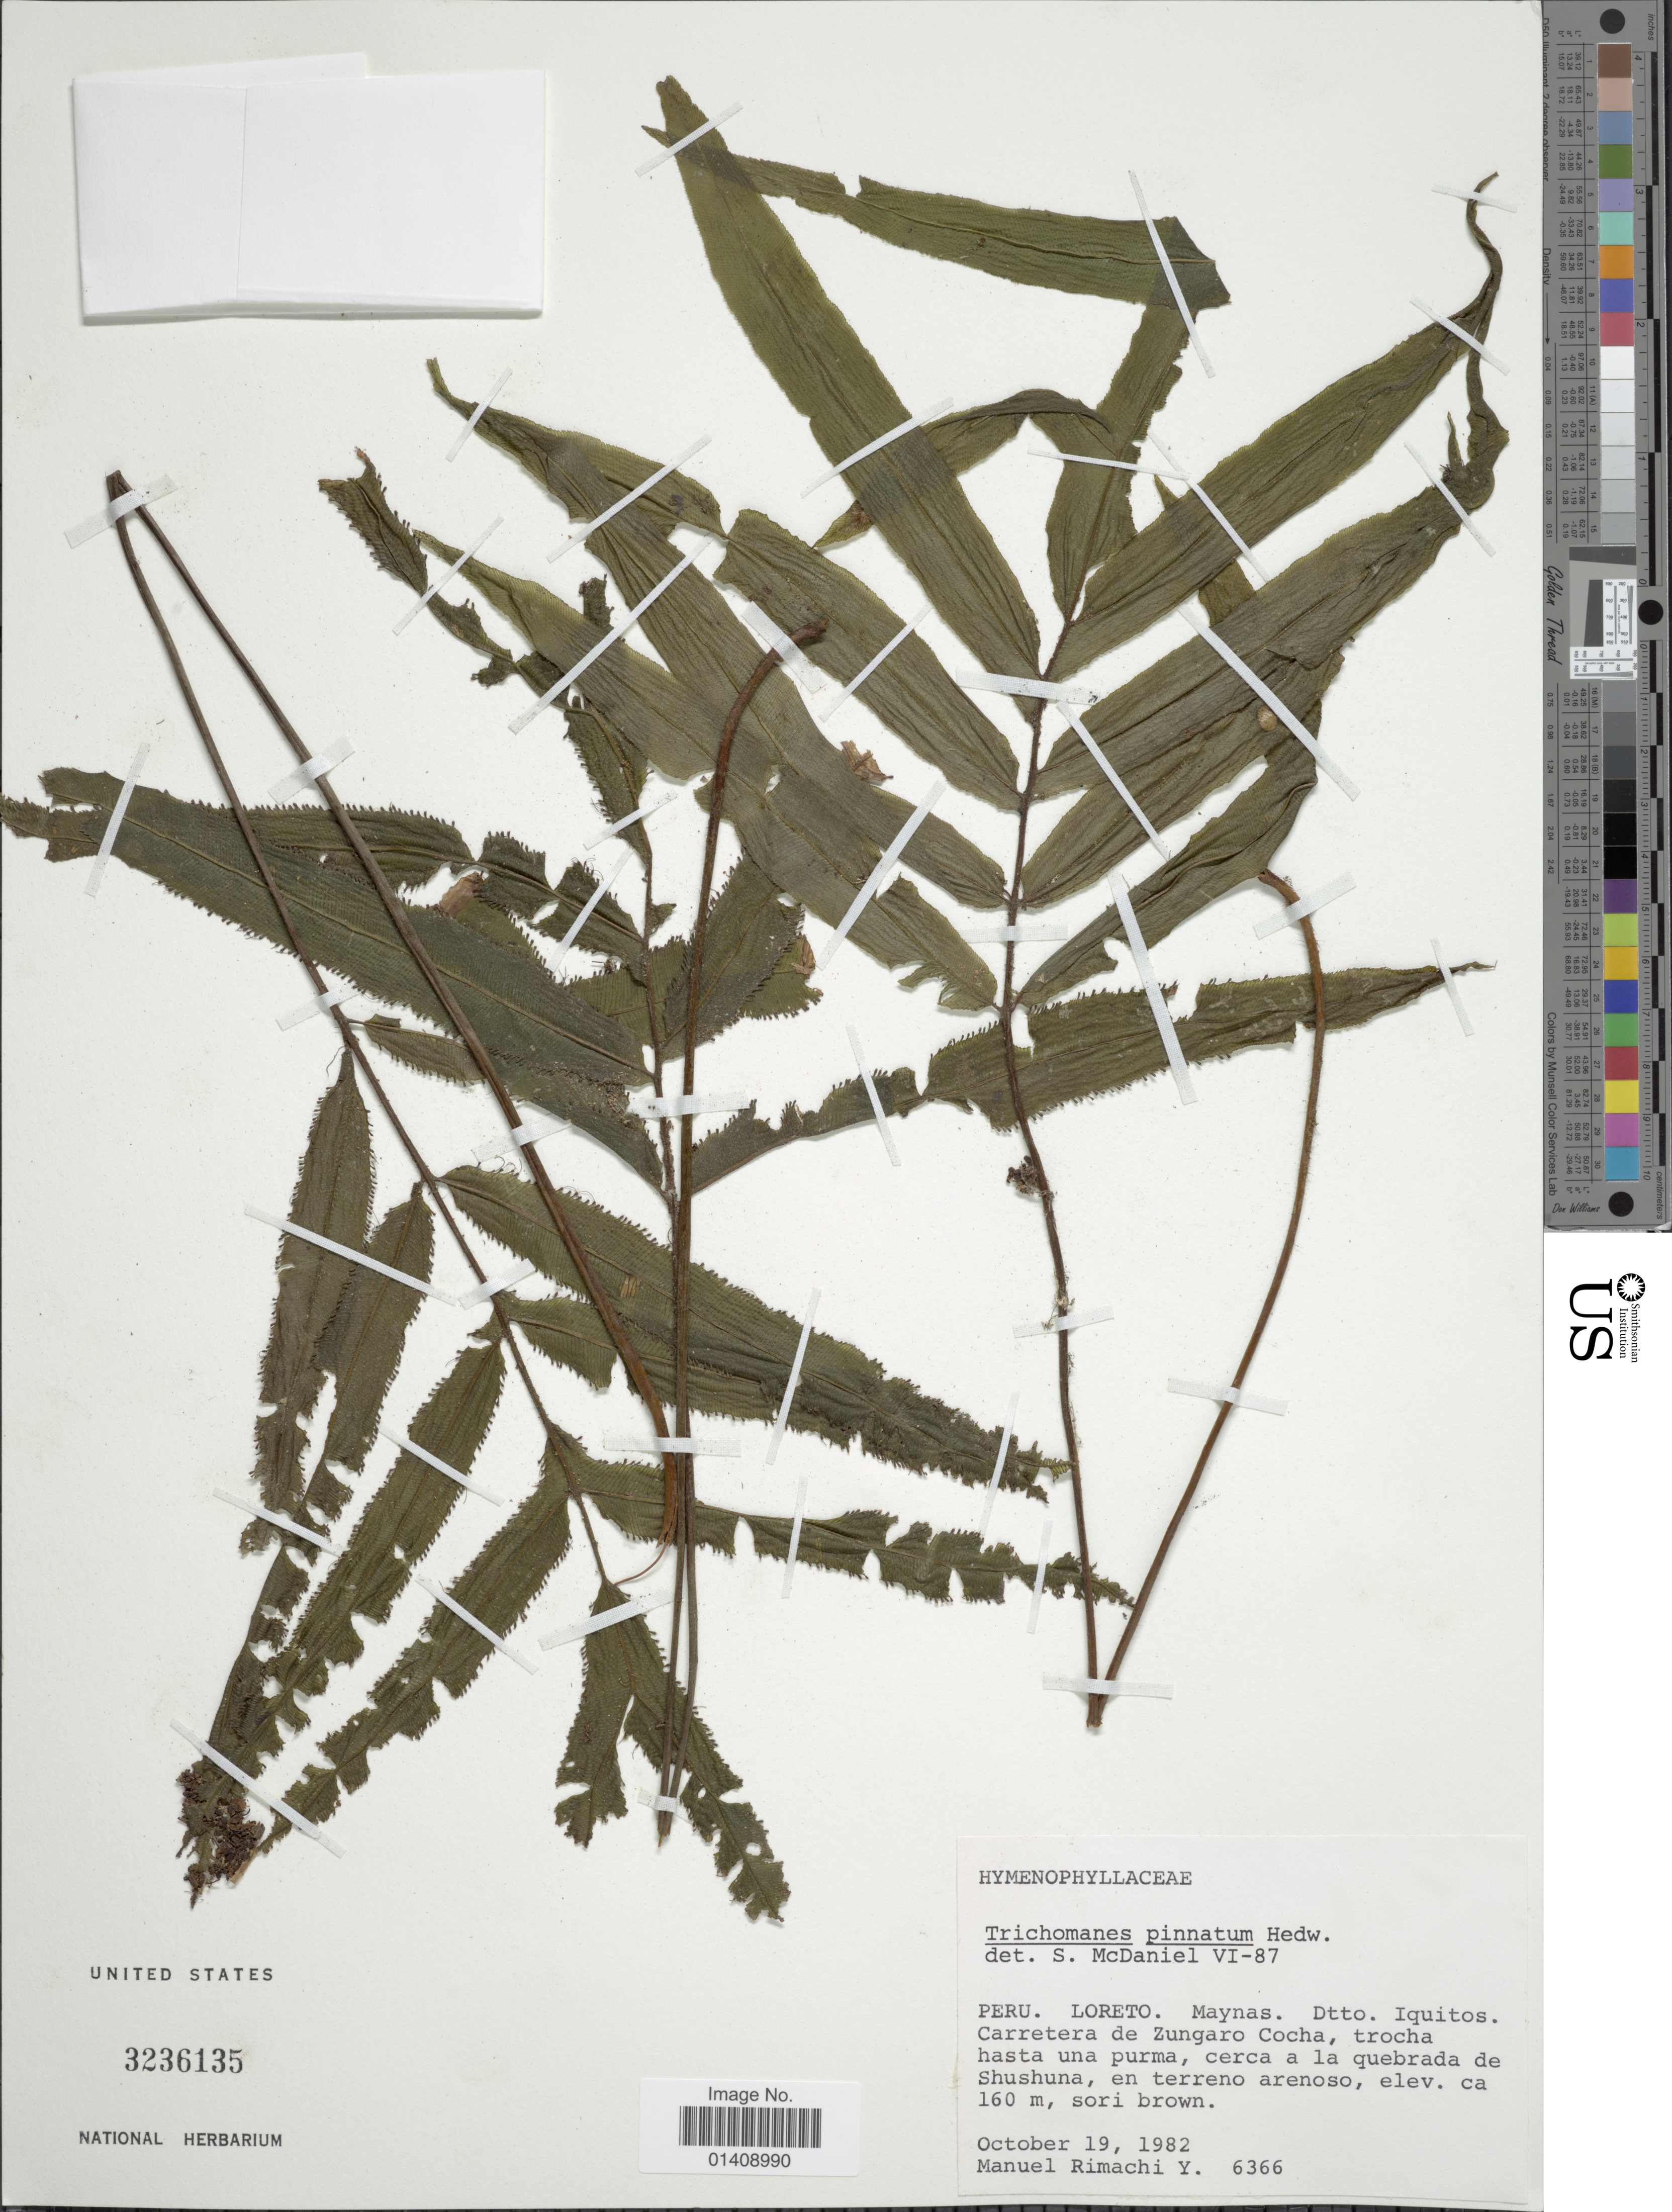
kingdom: Plantae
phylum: Tracheophyta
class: Polypodiopsida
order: Hymenophyllales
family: Hymenophyllaceae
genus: Trichomanes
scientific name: Trichomanes longifolium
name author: Desv.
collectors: M. Rimachi Y.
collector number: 6366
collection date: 1982-10-19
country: Peru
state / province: Loreto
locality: Maynas. Dtto. Iquitos. Carretera de Zungaro Cocha, trocha hasta una purma, cerca a la quebrada de Shushuna, en terreno arenoso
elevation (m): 160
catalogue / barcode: US 3236135